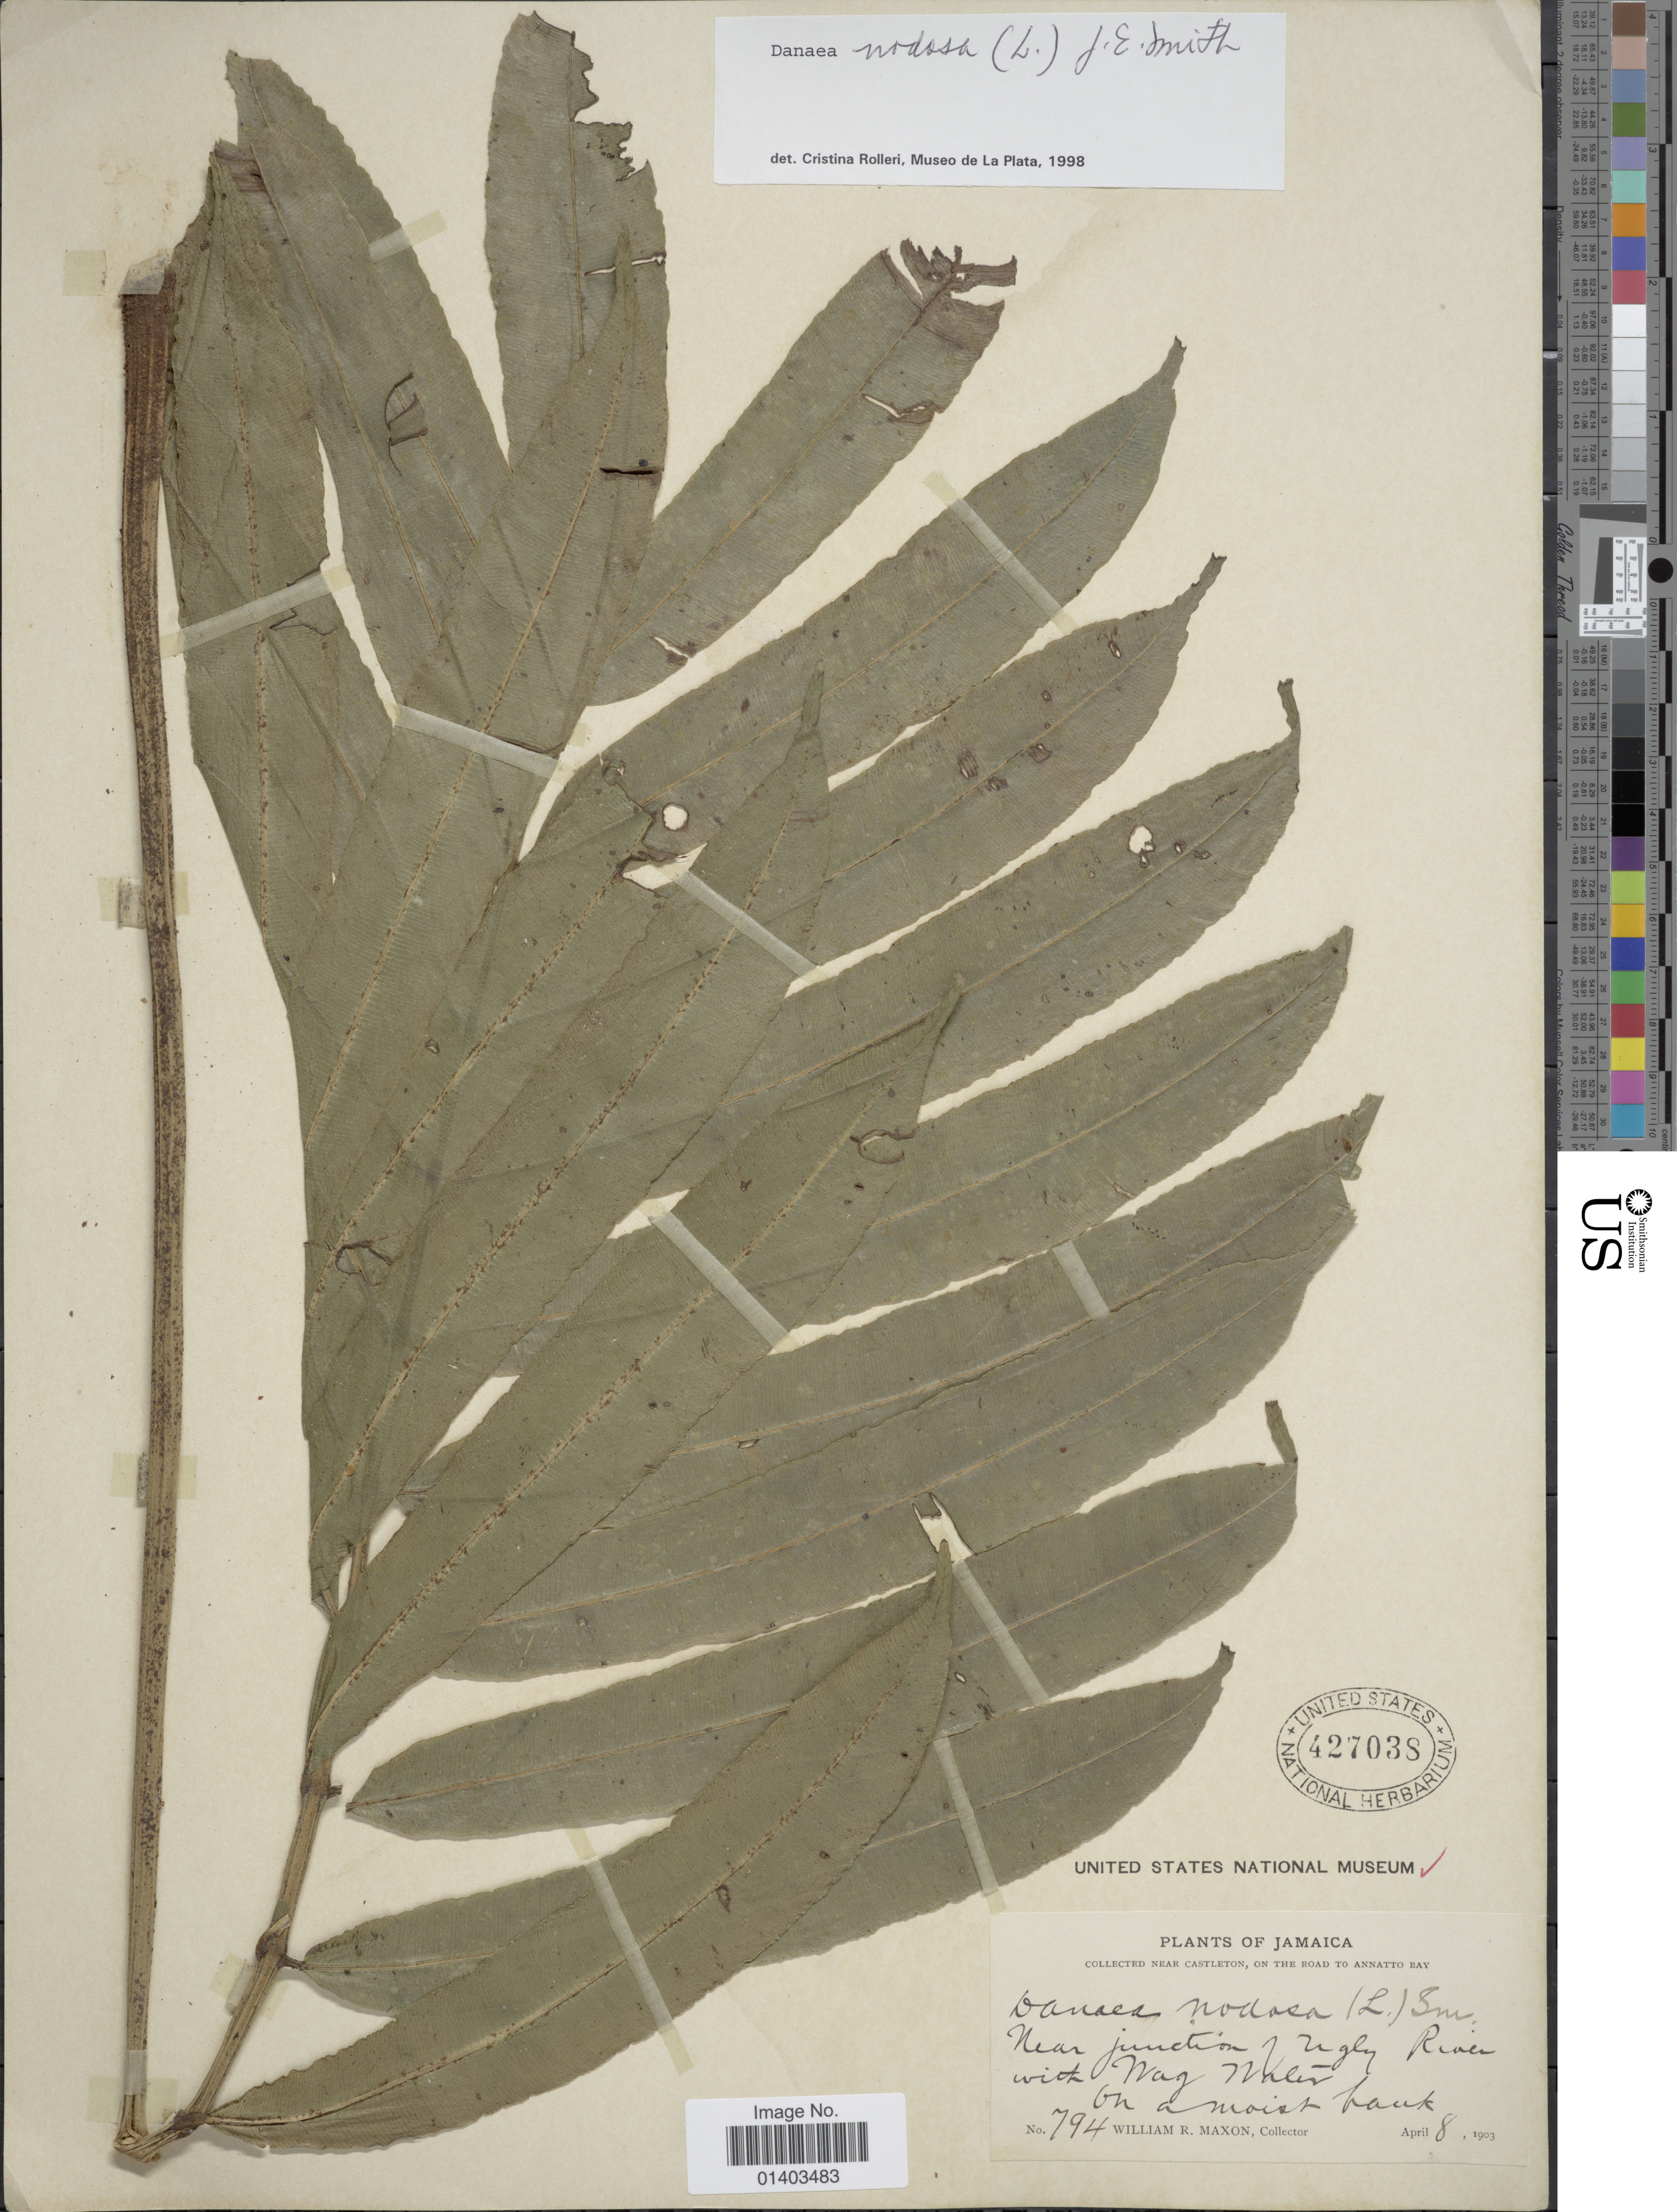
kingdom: Plantae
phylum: Tracheophyta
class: Polypodiopsida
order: Marattiales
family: Marattiaceae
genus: Danaea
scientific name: Danaea nodosa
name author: (L.) Sm.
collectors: W. R. Maxon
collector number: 794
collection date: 1903-04-08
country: Jamaica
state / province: Saint Mary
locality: Near Castleton, on the road to Annatto Bay. Near junction of Ugly River with Wag Water.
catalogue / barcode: US 427038